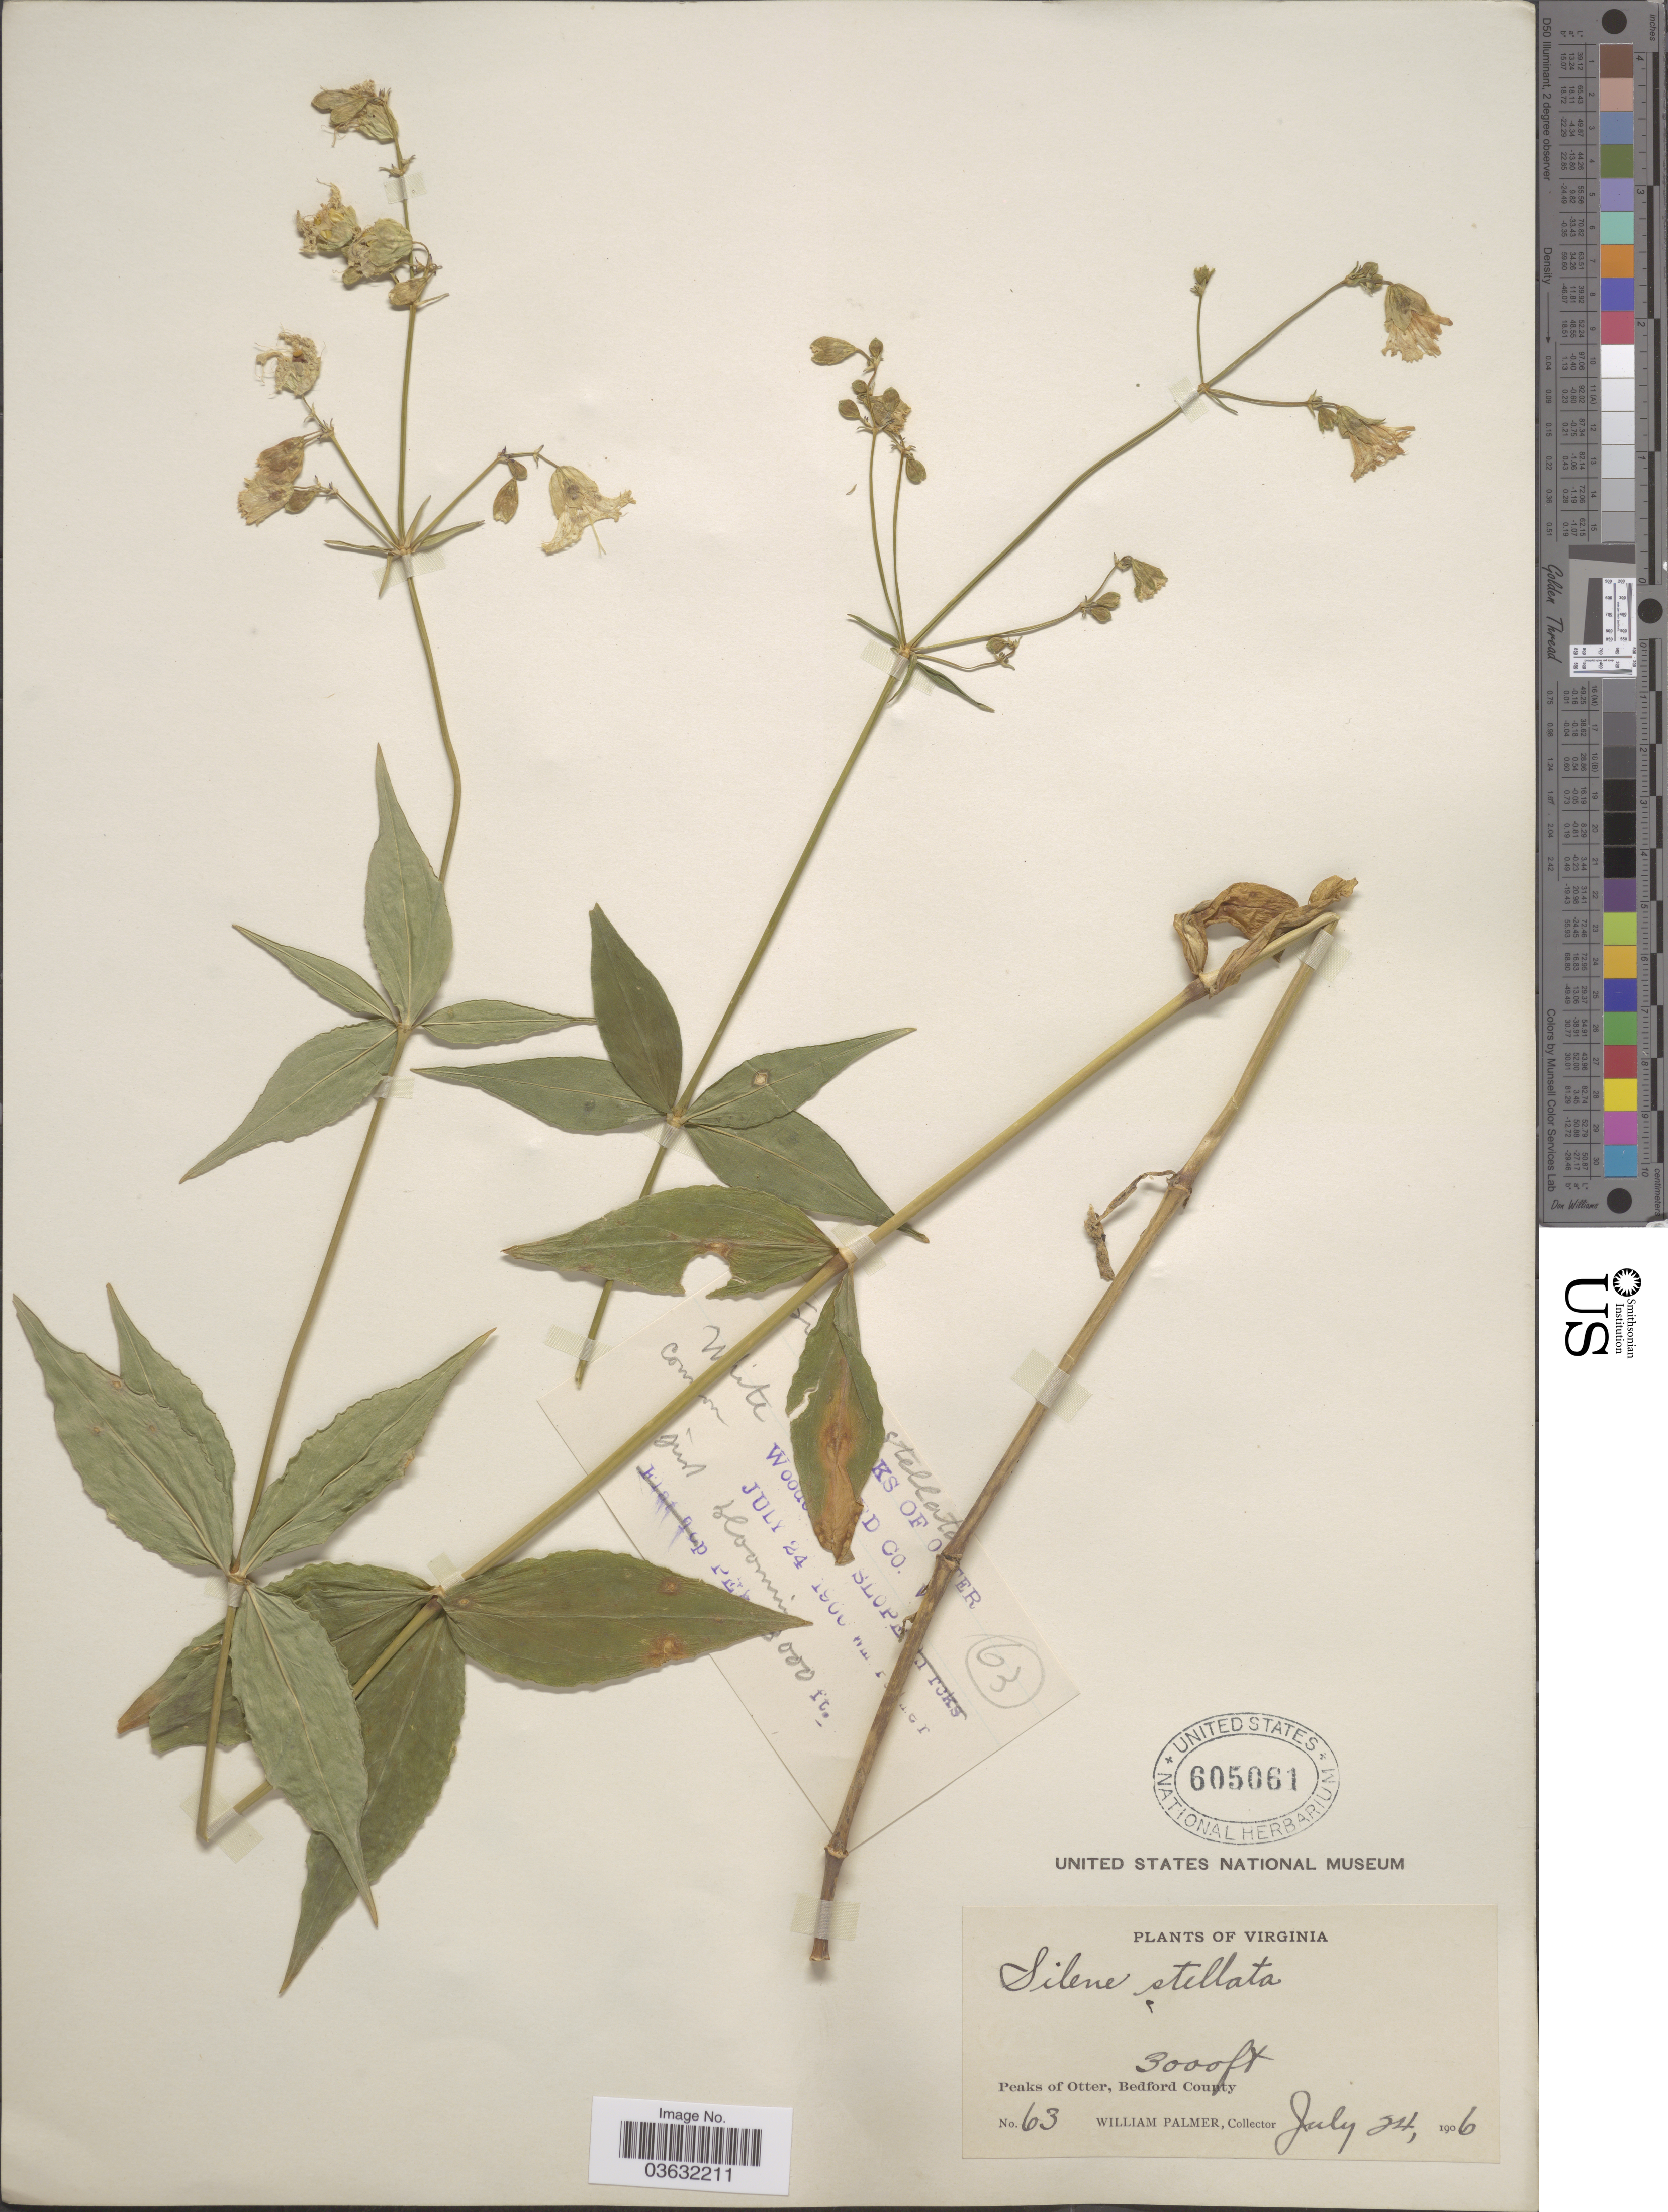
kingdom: Plantae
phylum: Tracheophyta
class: Magnoliopsida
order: Caryophyllales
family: Caryophyllaceae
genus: Silene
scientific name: Silene stellata var. stellata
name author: (L.) Coyte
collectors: W. Palmer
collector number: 63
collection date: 1906-07-24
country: United States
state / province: Virginia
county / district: Bedford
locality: Peaks of Otter, Bedford County.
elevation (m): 914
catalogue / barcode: US 605061